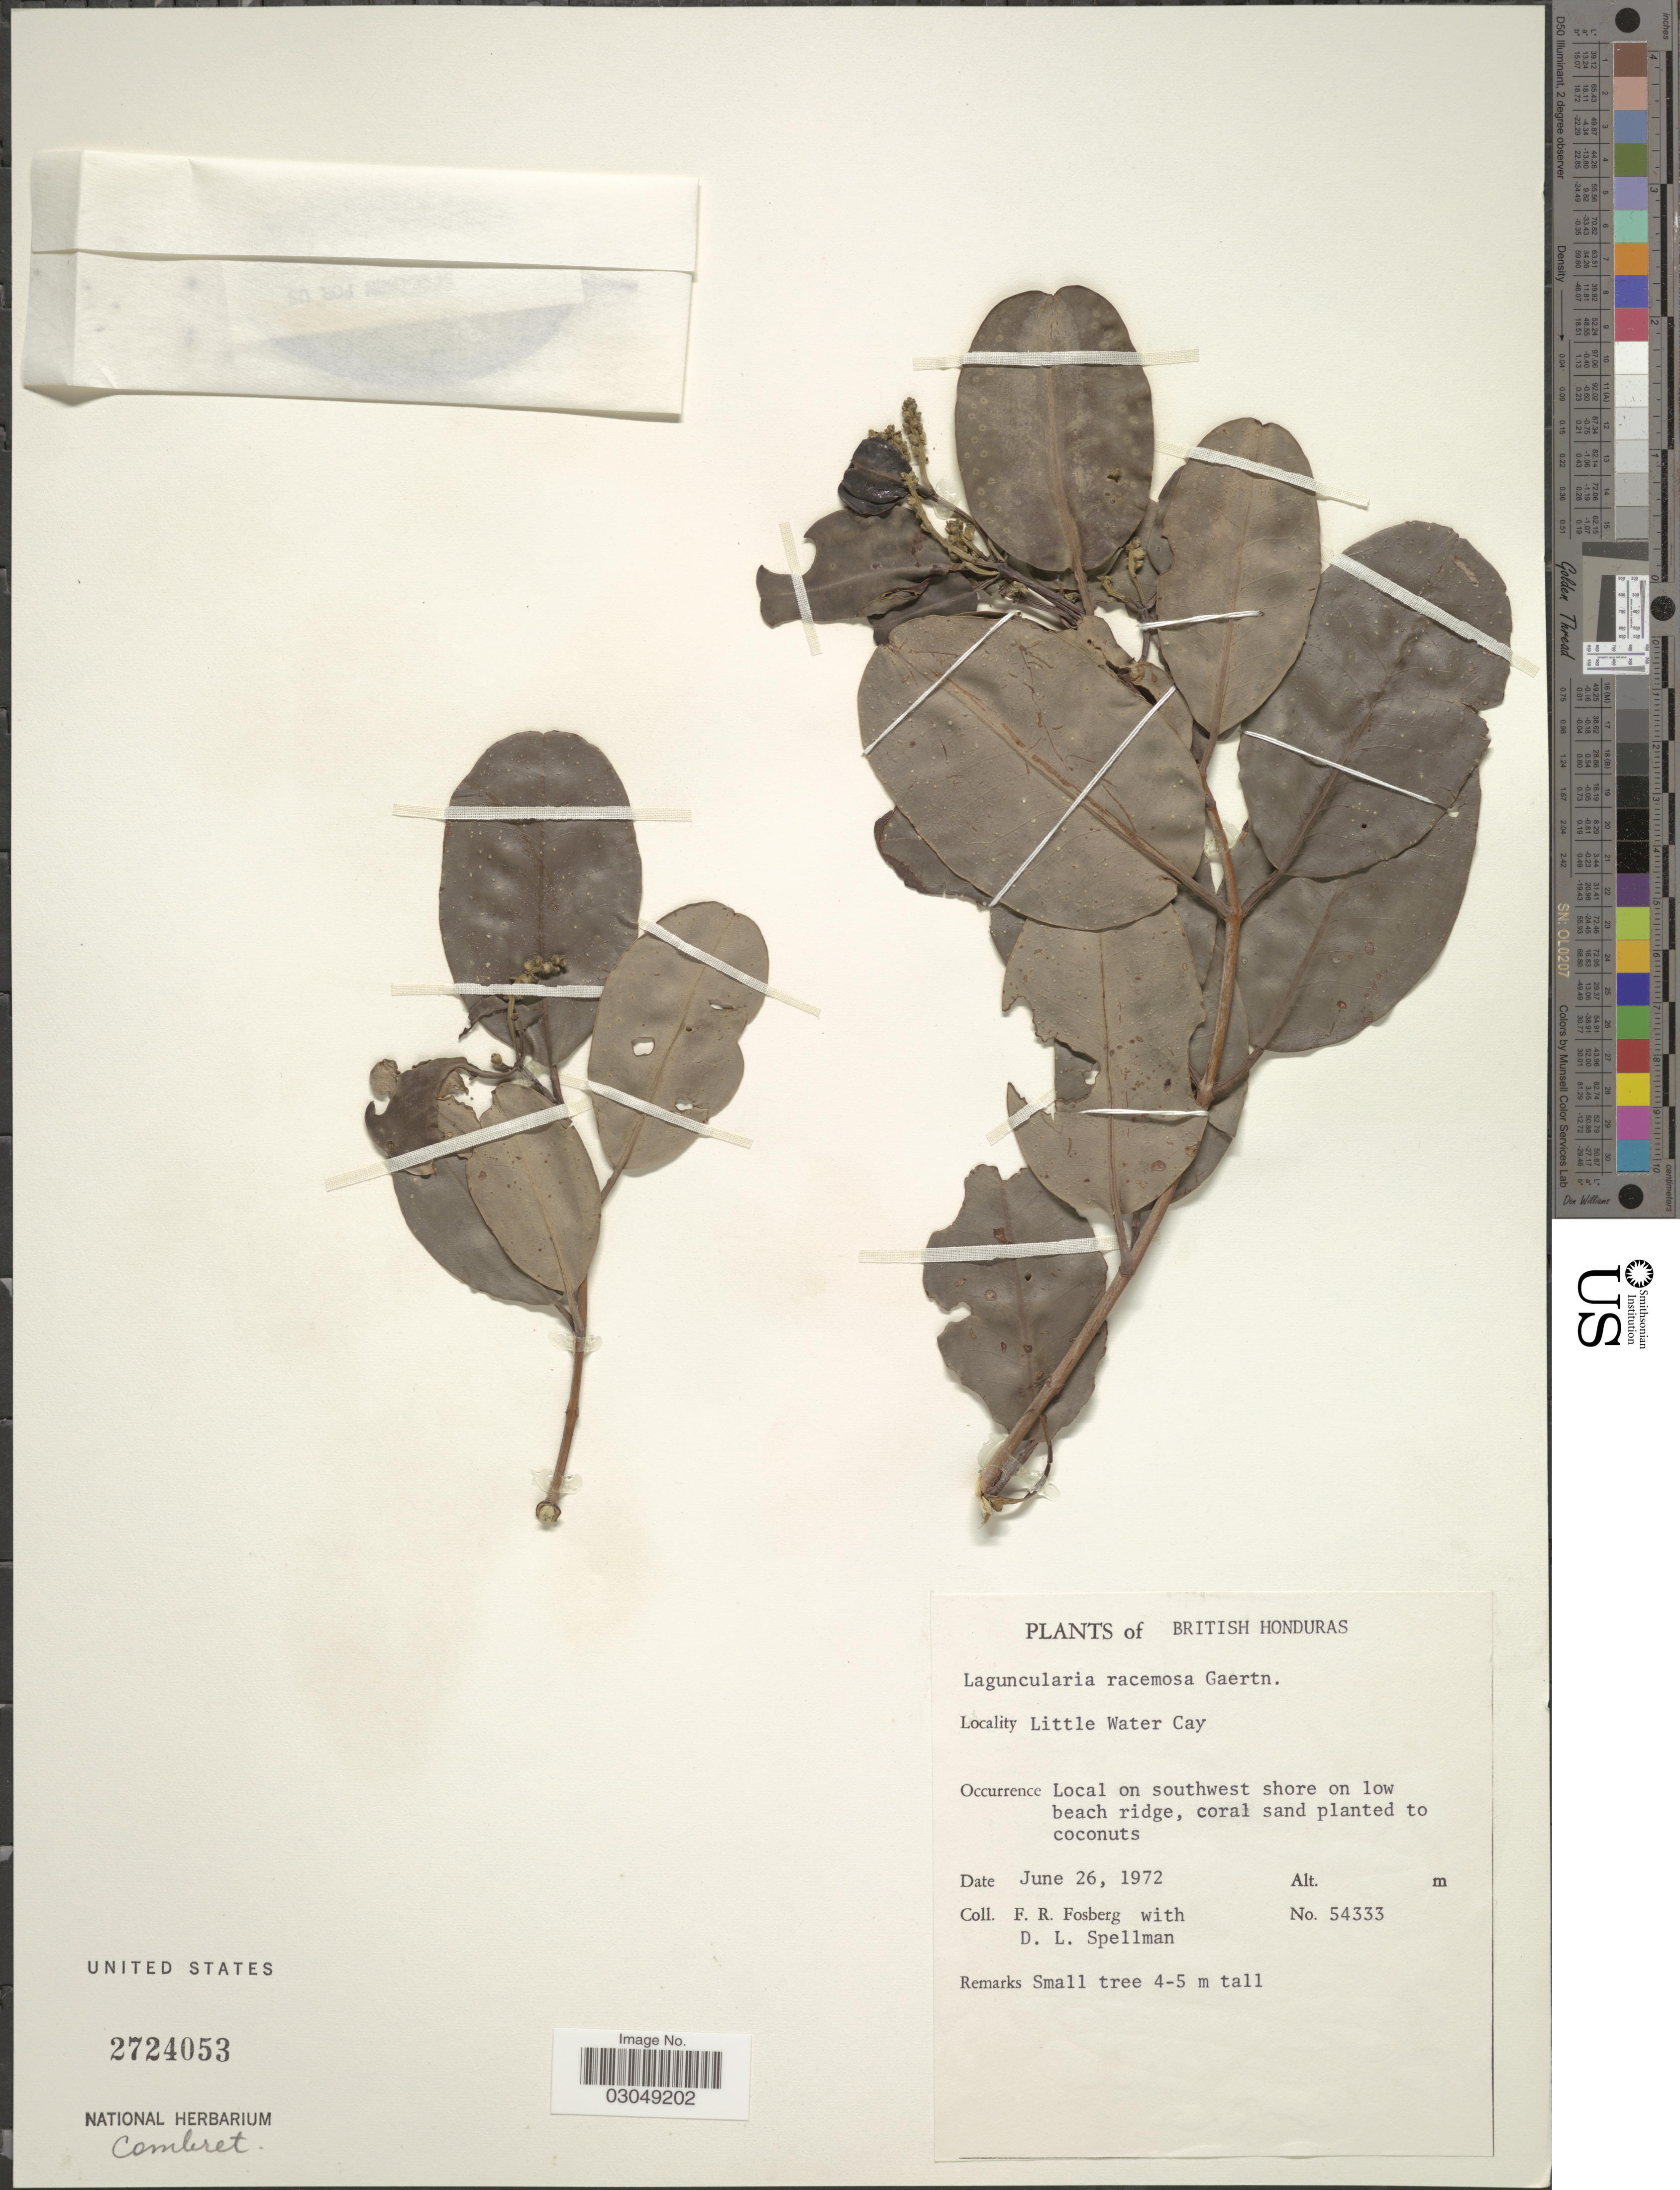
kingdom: Plantae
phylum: Tracheophyta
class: Magnoliopsida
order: Myrtales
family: Combretaceae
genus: Laguncularia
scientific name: Laguncularia racemosa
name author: (L.) C.F. Gaertn.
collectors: F. R. Fosberg & D. L. Spellman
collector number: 54333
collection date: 1972-06-26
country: Belize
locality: British Honduras. Little Water Cay.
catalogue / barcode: US 2724053